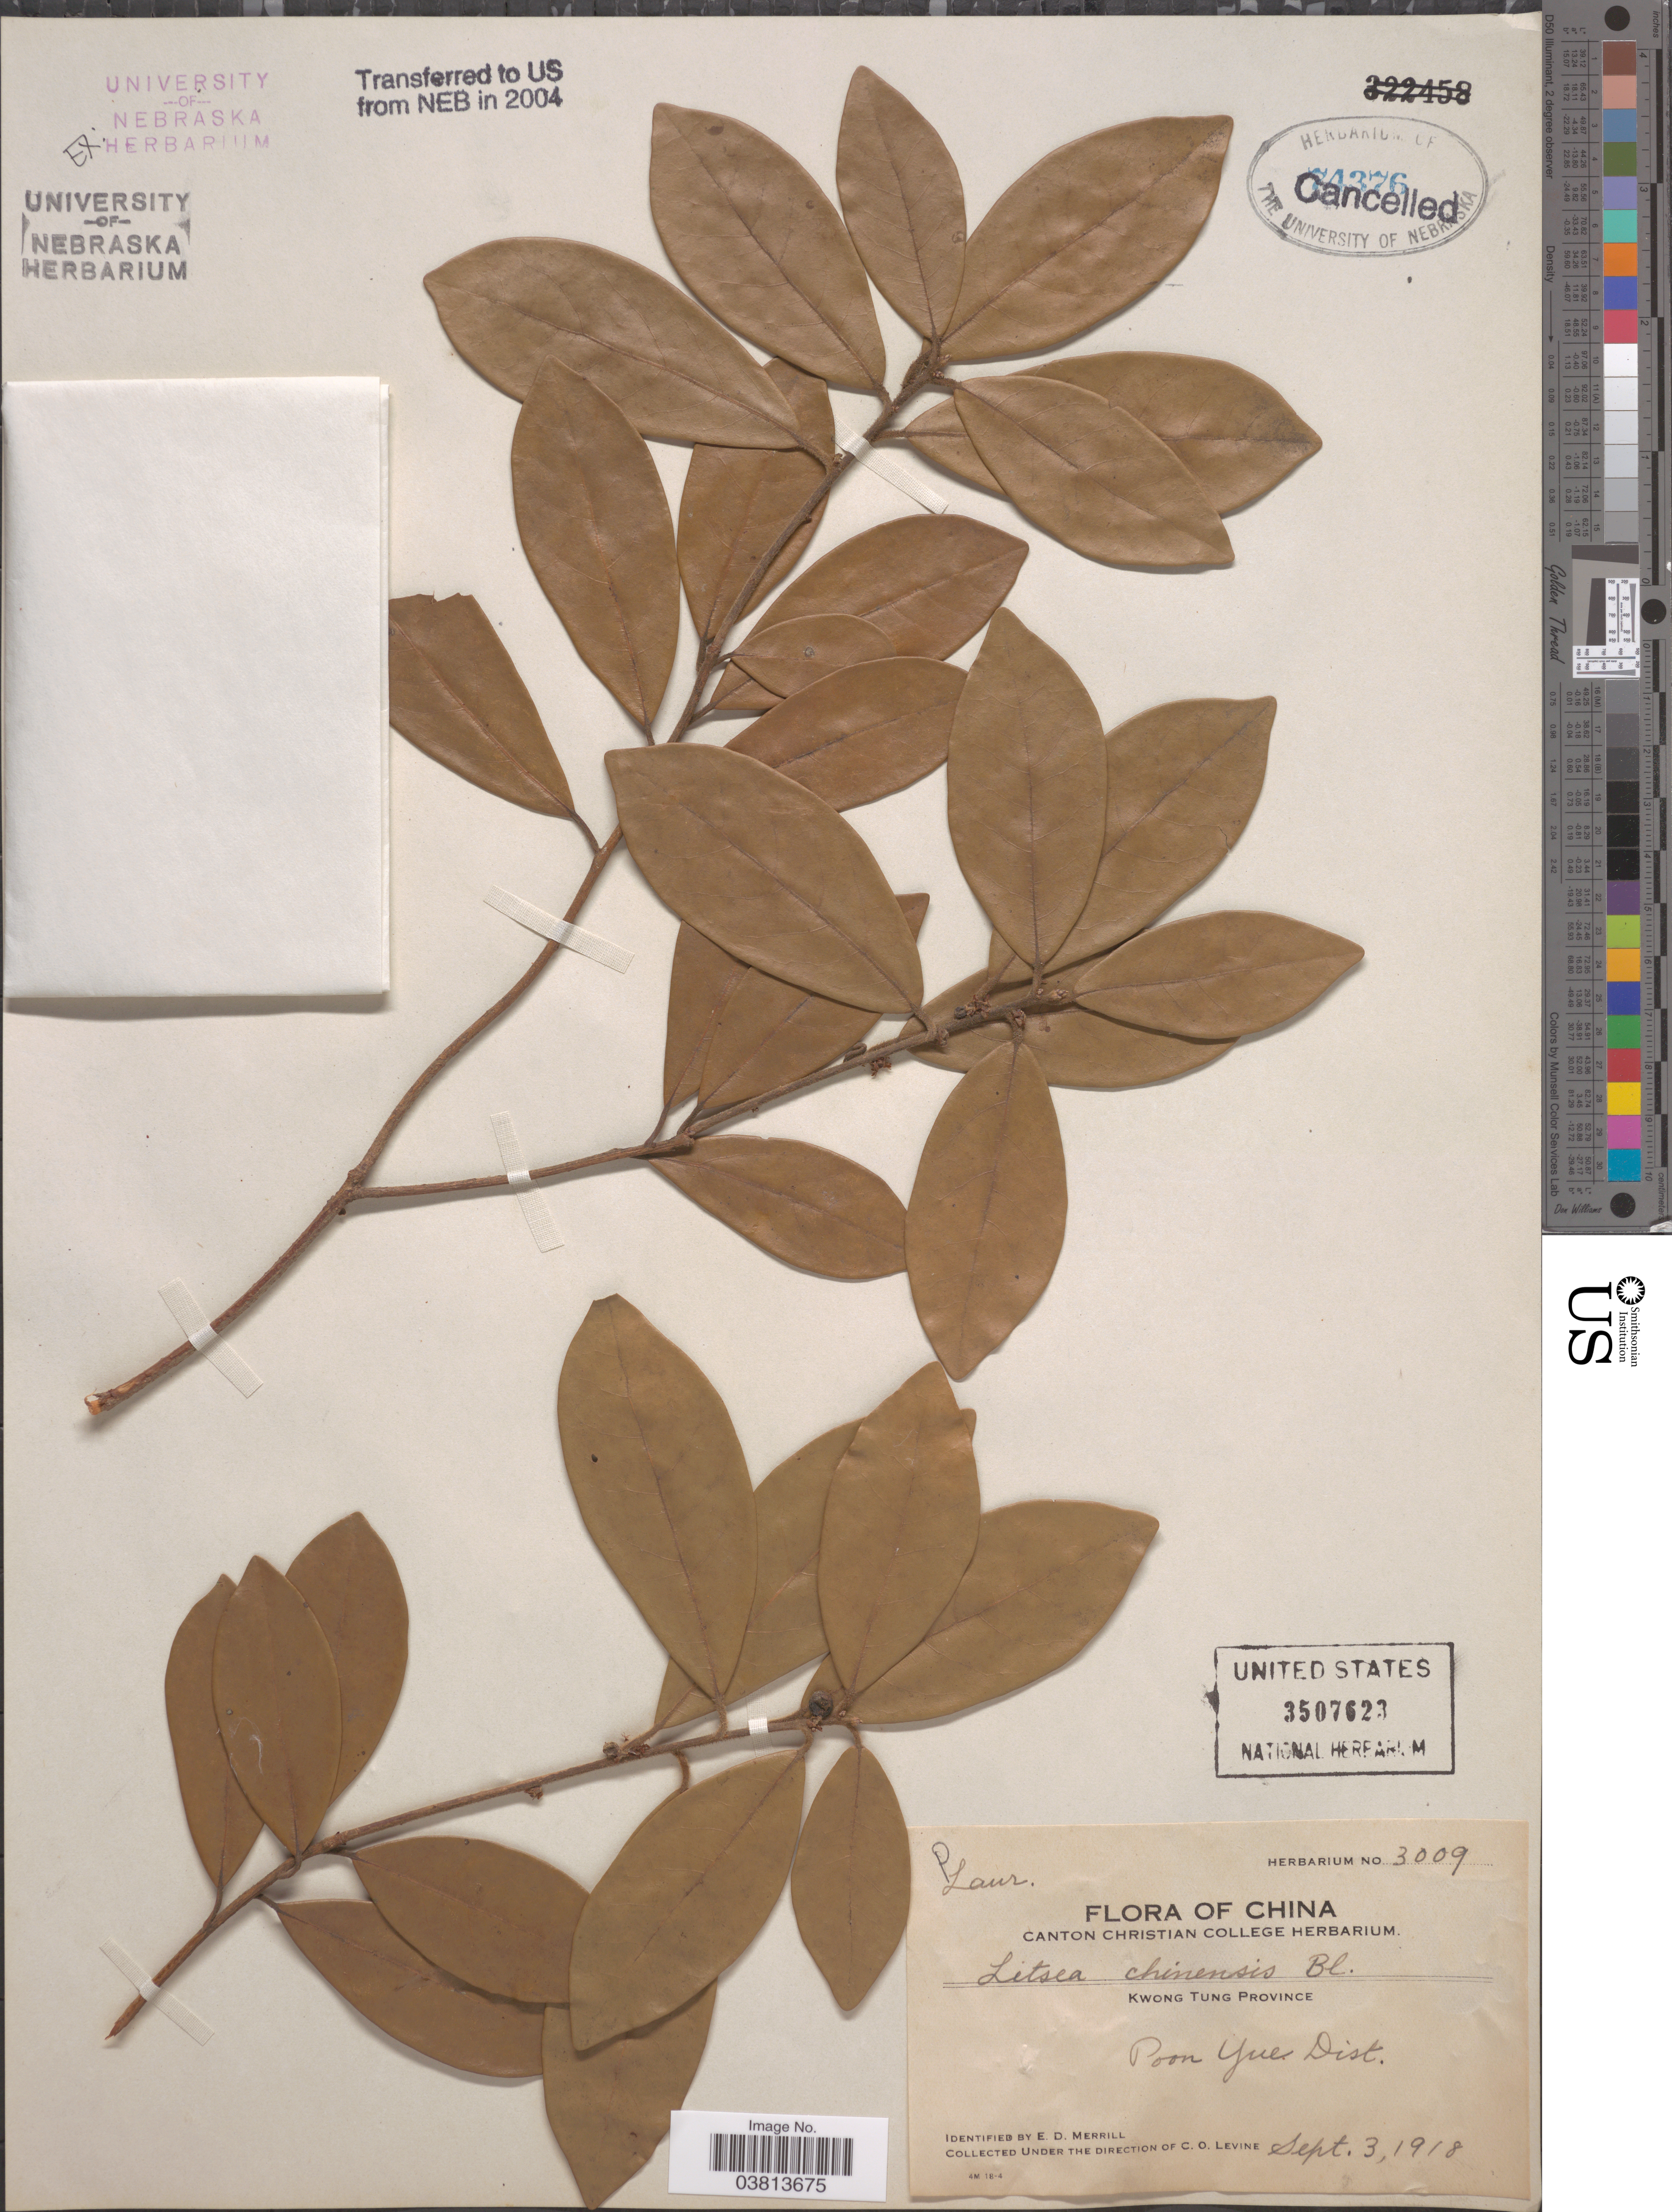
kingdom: Plantae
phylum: Tracheophyta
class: Magnoliopsida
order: Laurales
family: Lauraceae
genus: Litsea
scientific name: Litsea rotundifolia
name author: Hemsl.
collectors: C. O. Levine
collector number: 3009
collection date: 1918-09-03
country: China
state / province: Guangdong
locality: Kwong Tung Province. Poon Yue Dist.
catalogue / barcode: US 3507623